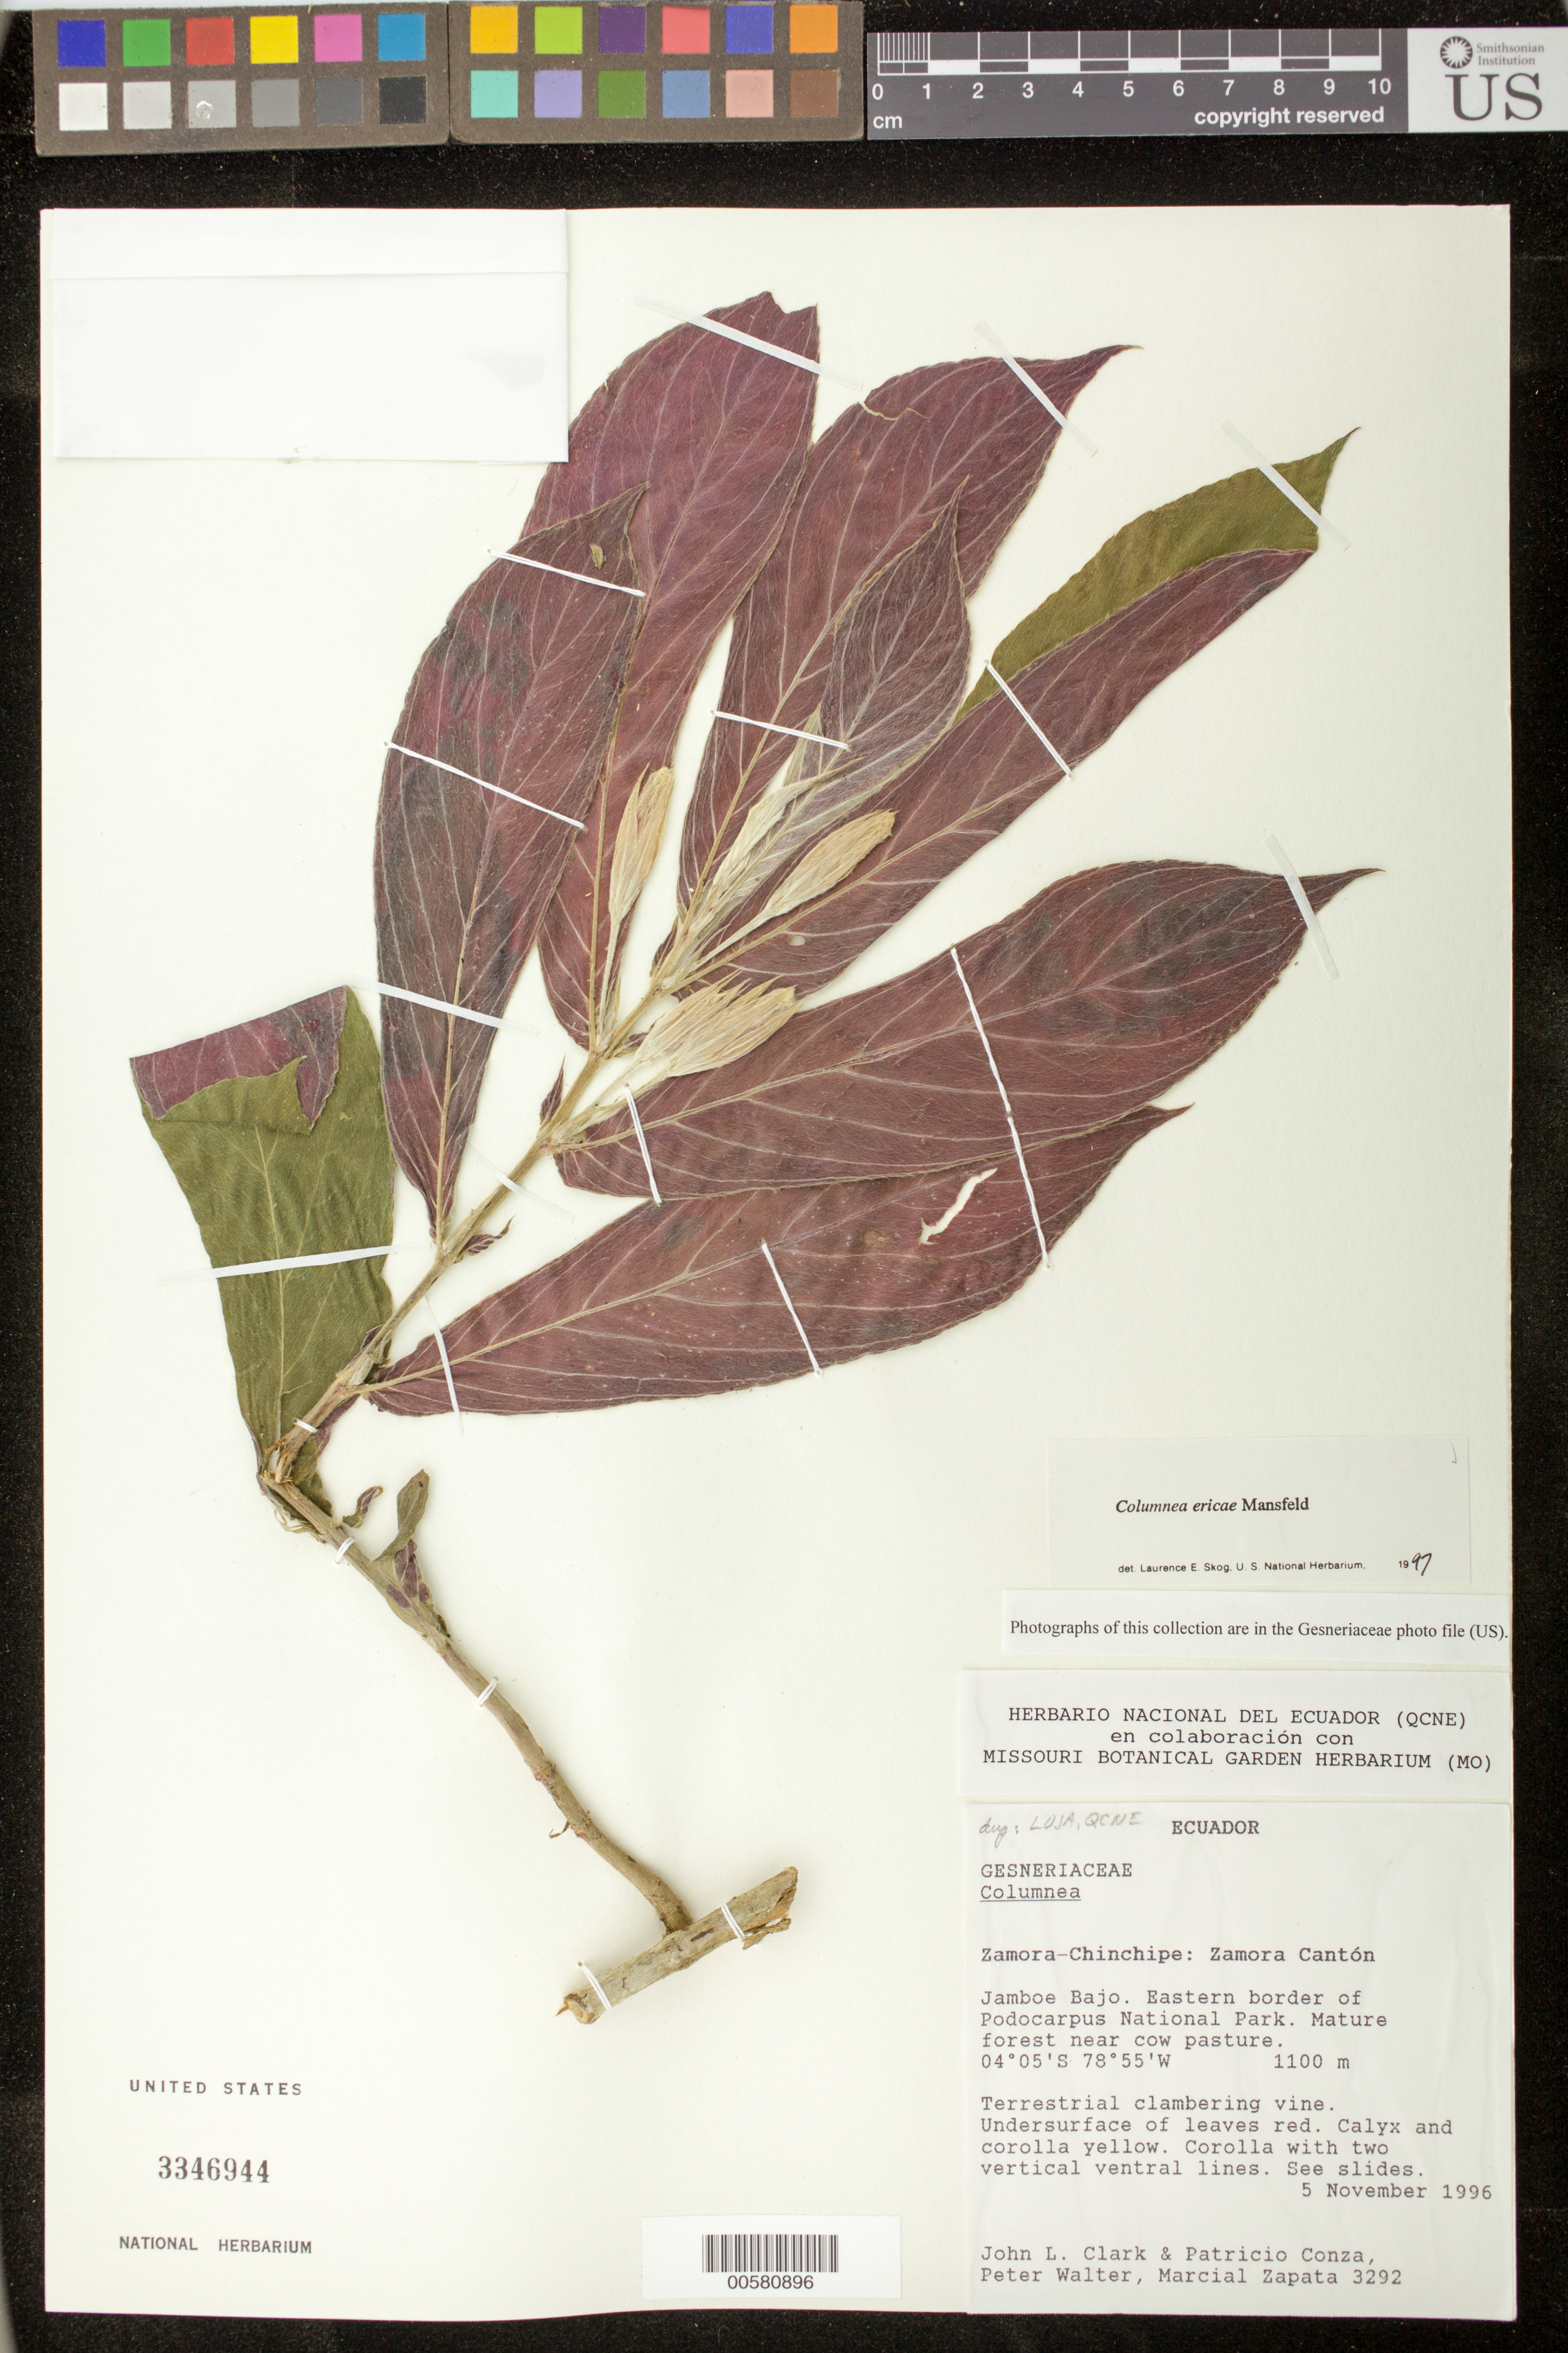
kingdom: Plantae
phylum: Tracheophyta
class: Magnoliopsida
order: Lamiales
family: Gesneriaceae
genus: Columnea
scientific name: Columnea ericae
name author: Mansf.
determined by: Clark, J. L., (SEL), The Marie Selby Botanical Garden (UNITED STATES)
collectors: J. L. Clark, P. Conza, P. Walter & M. Zapata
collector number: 3292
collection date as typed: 05 Nov 1996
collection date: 1996-11-05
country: Ecuador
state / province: Zamora-Chinchipe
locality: Zamora Cantón. Jamboe Bajo, eastern border of Podocarpus National Park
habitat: Mature forest near cow pasture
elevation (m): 1100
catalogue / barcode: US 3346944